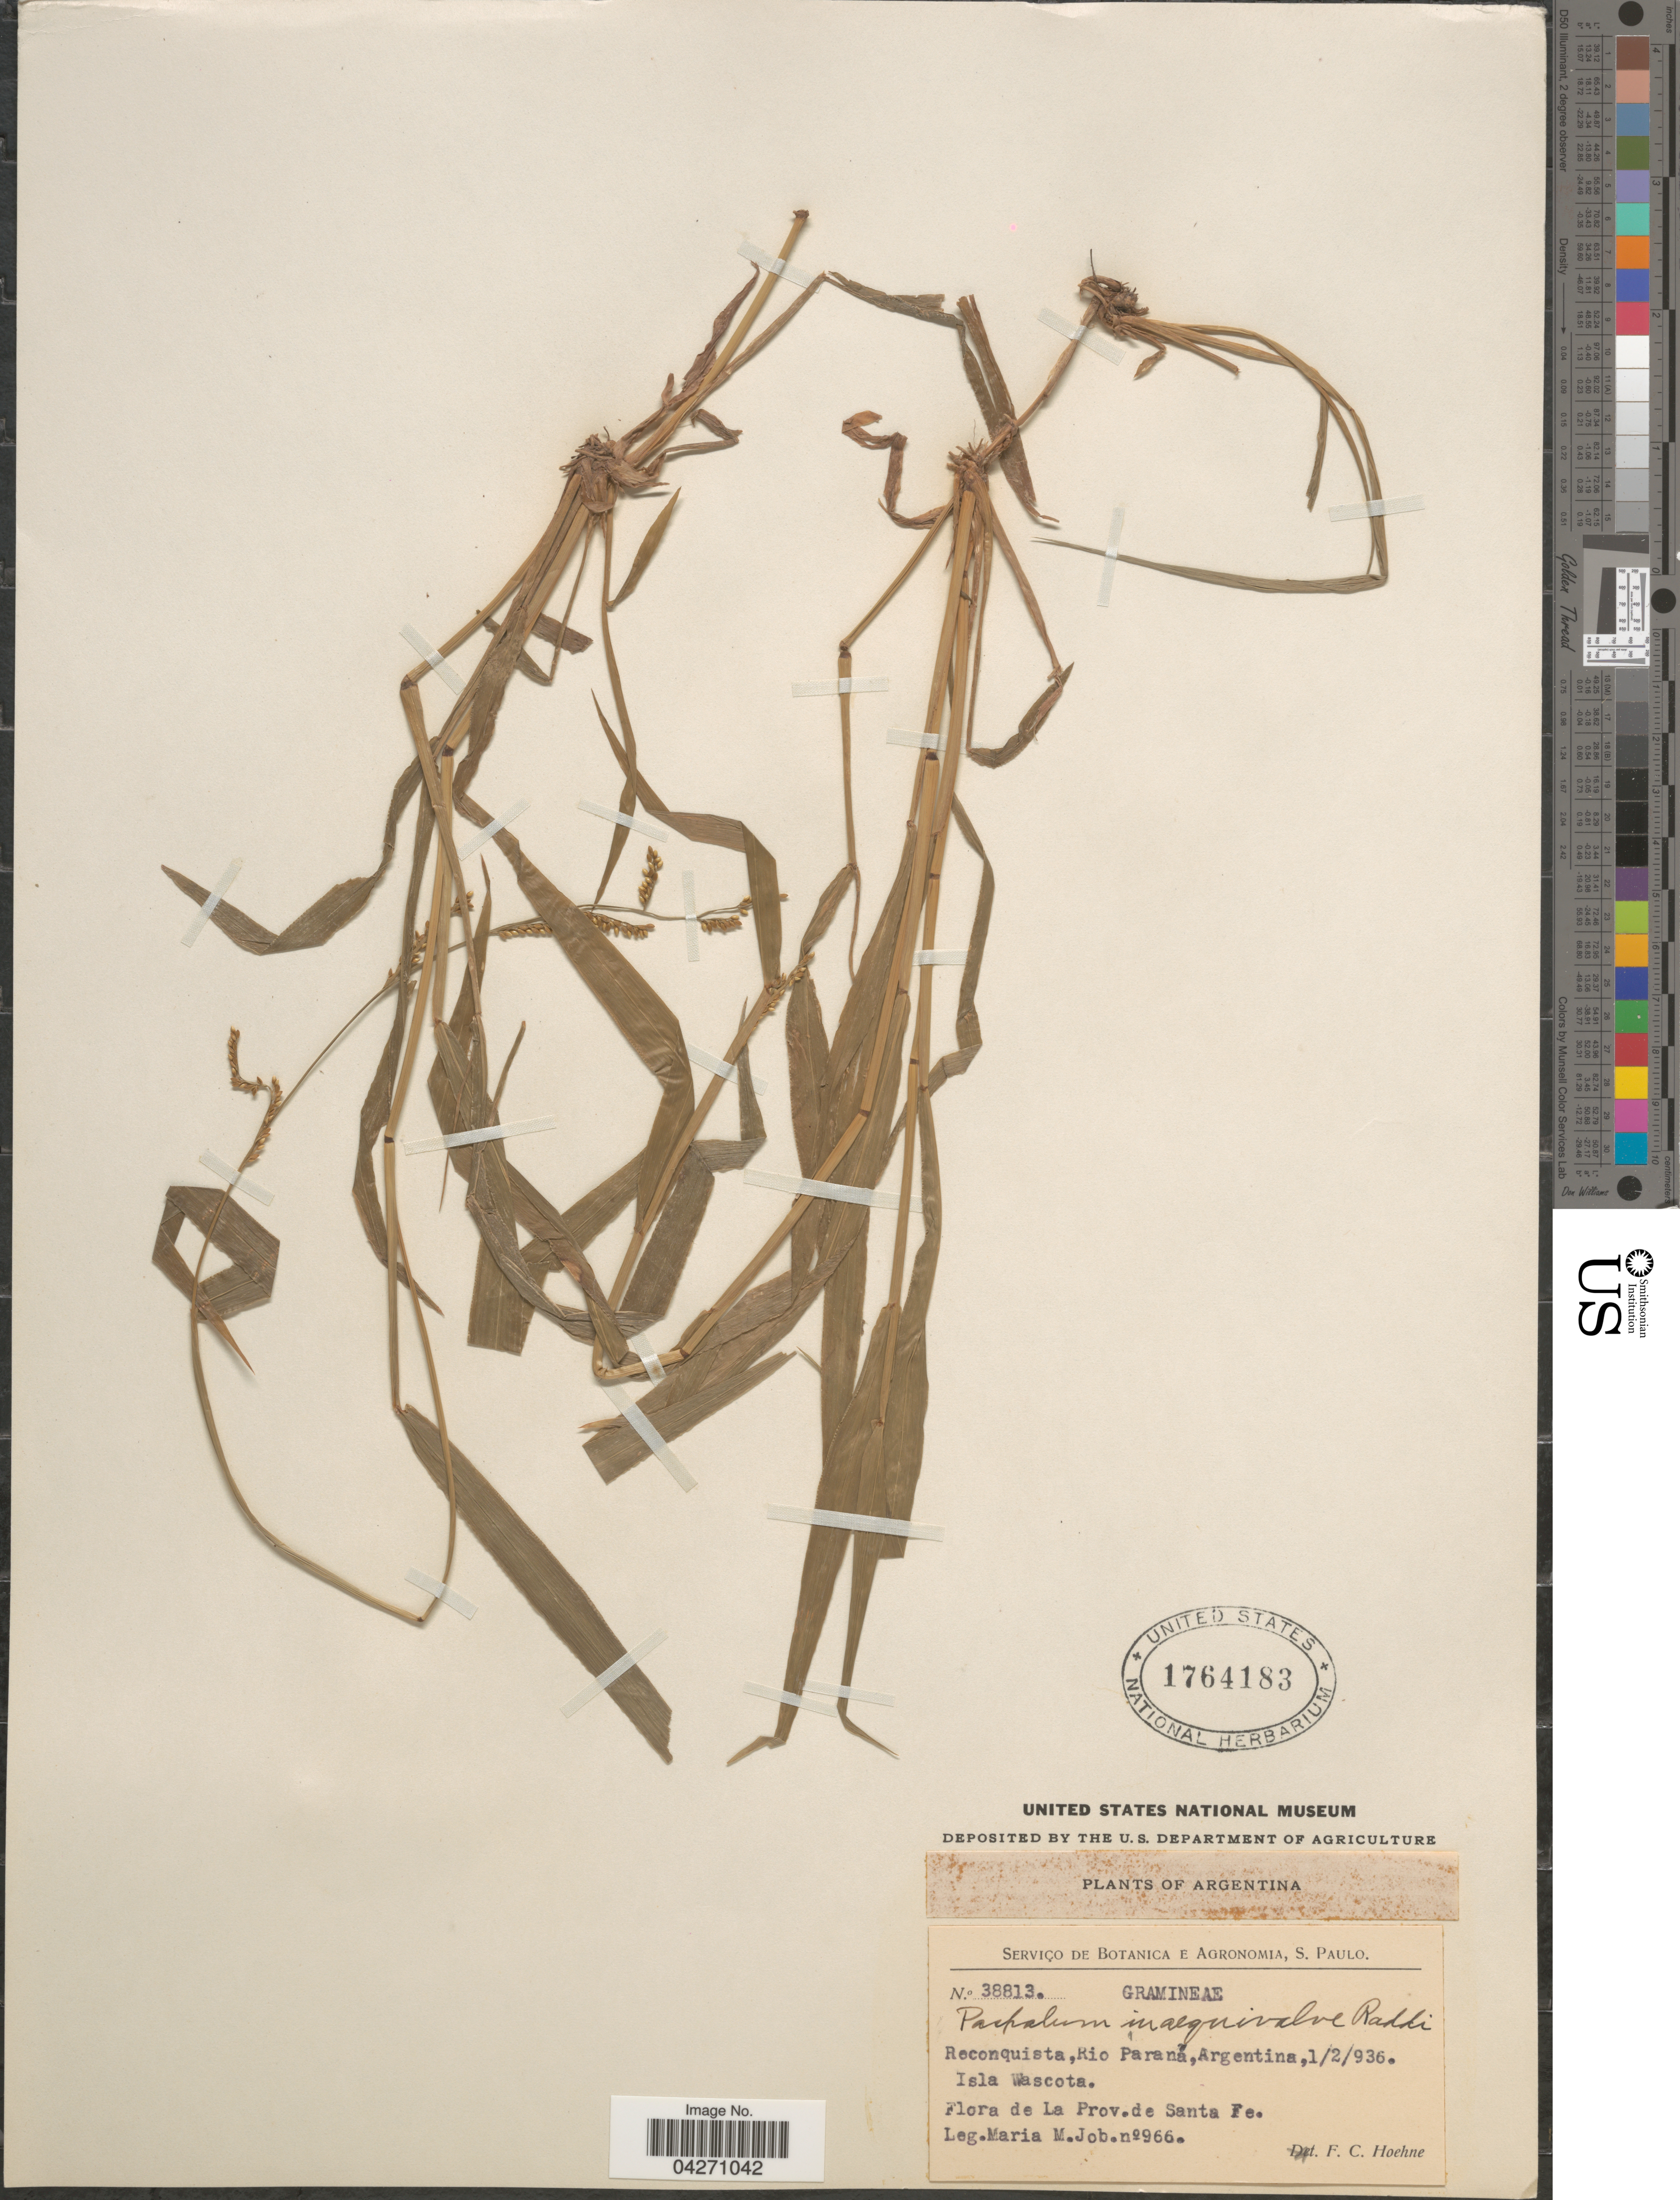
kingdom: Plantae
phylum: Tracheophyta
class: Liliopsida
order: Poales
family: Poaceae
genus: Paspalum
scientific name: Paspalum inaequivalve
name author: Raddi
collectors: M. Job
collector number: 966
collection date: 1936-02-01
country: Argentina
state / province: Santa Fe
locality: Reconquista, Rio Paraná, Isla Wascota.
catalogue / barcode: US 1764183